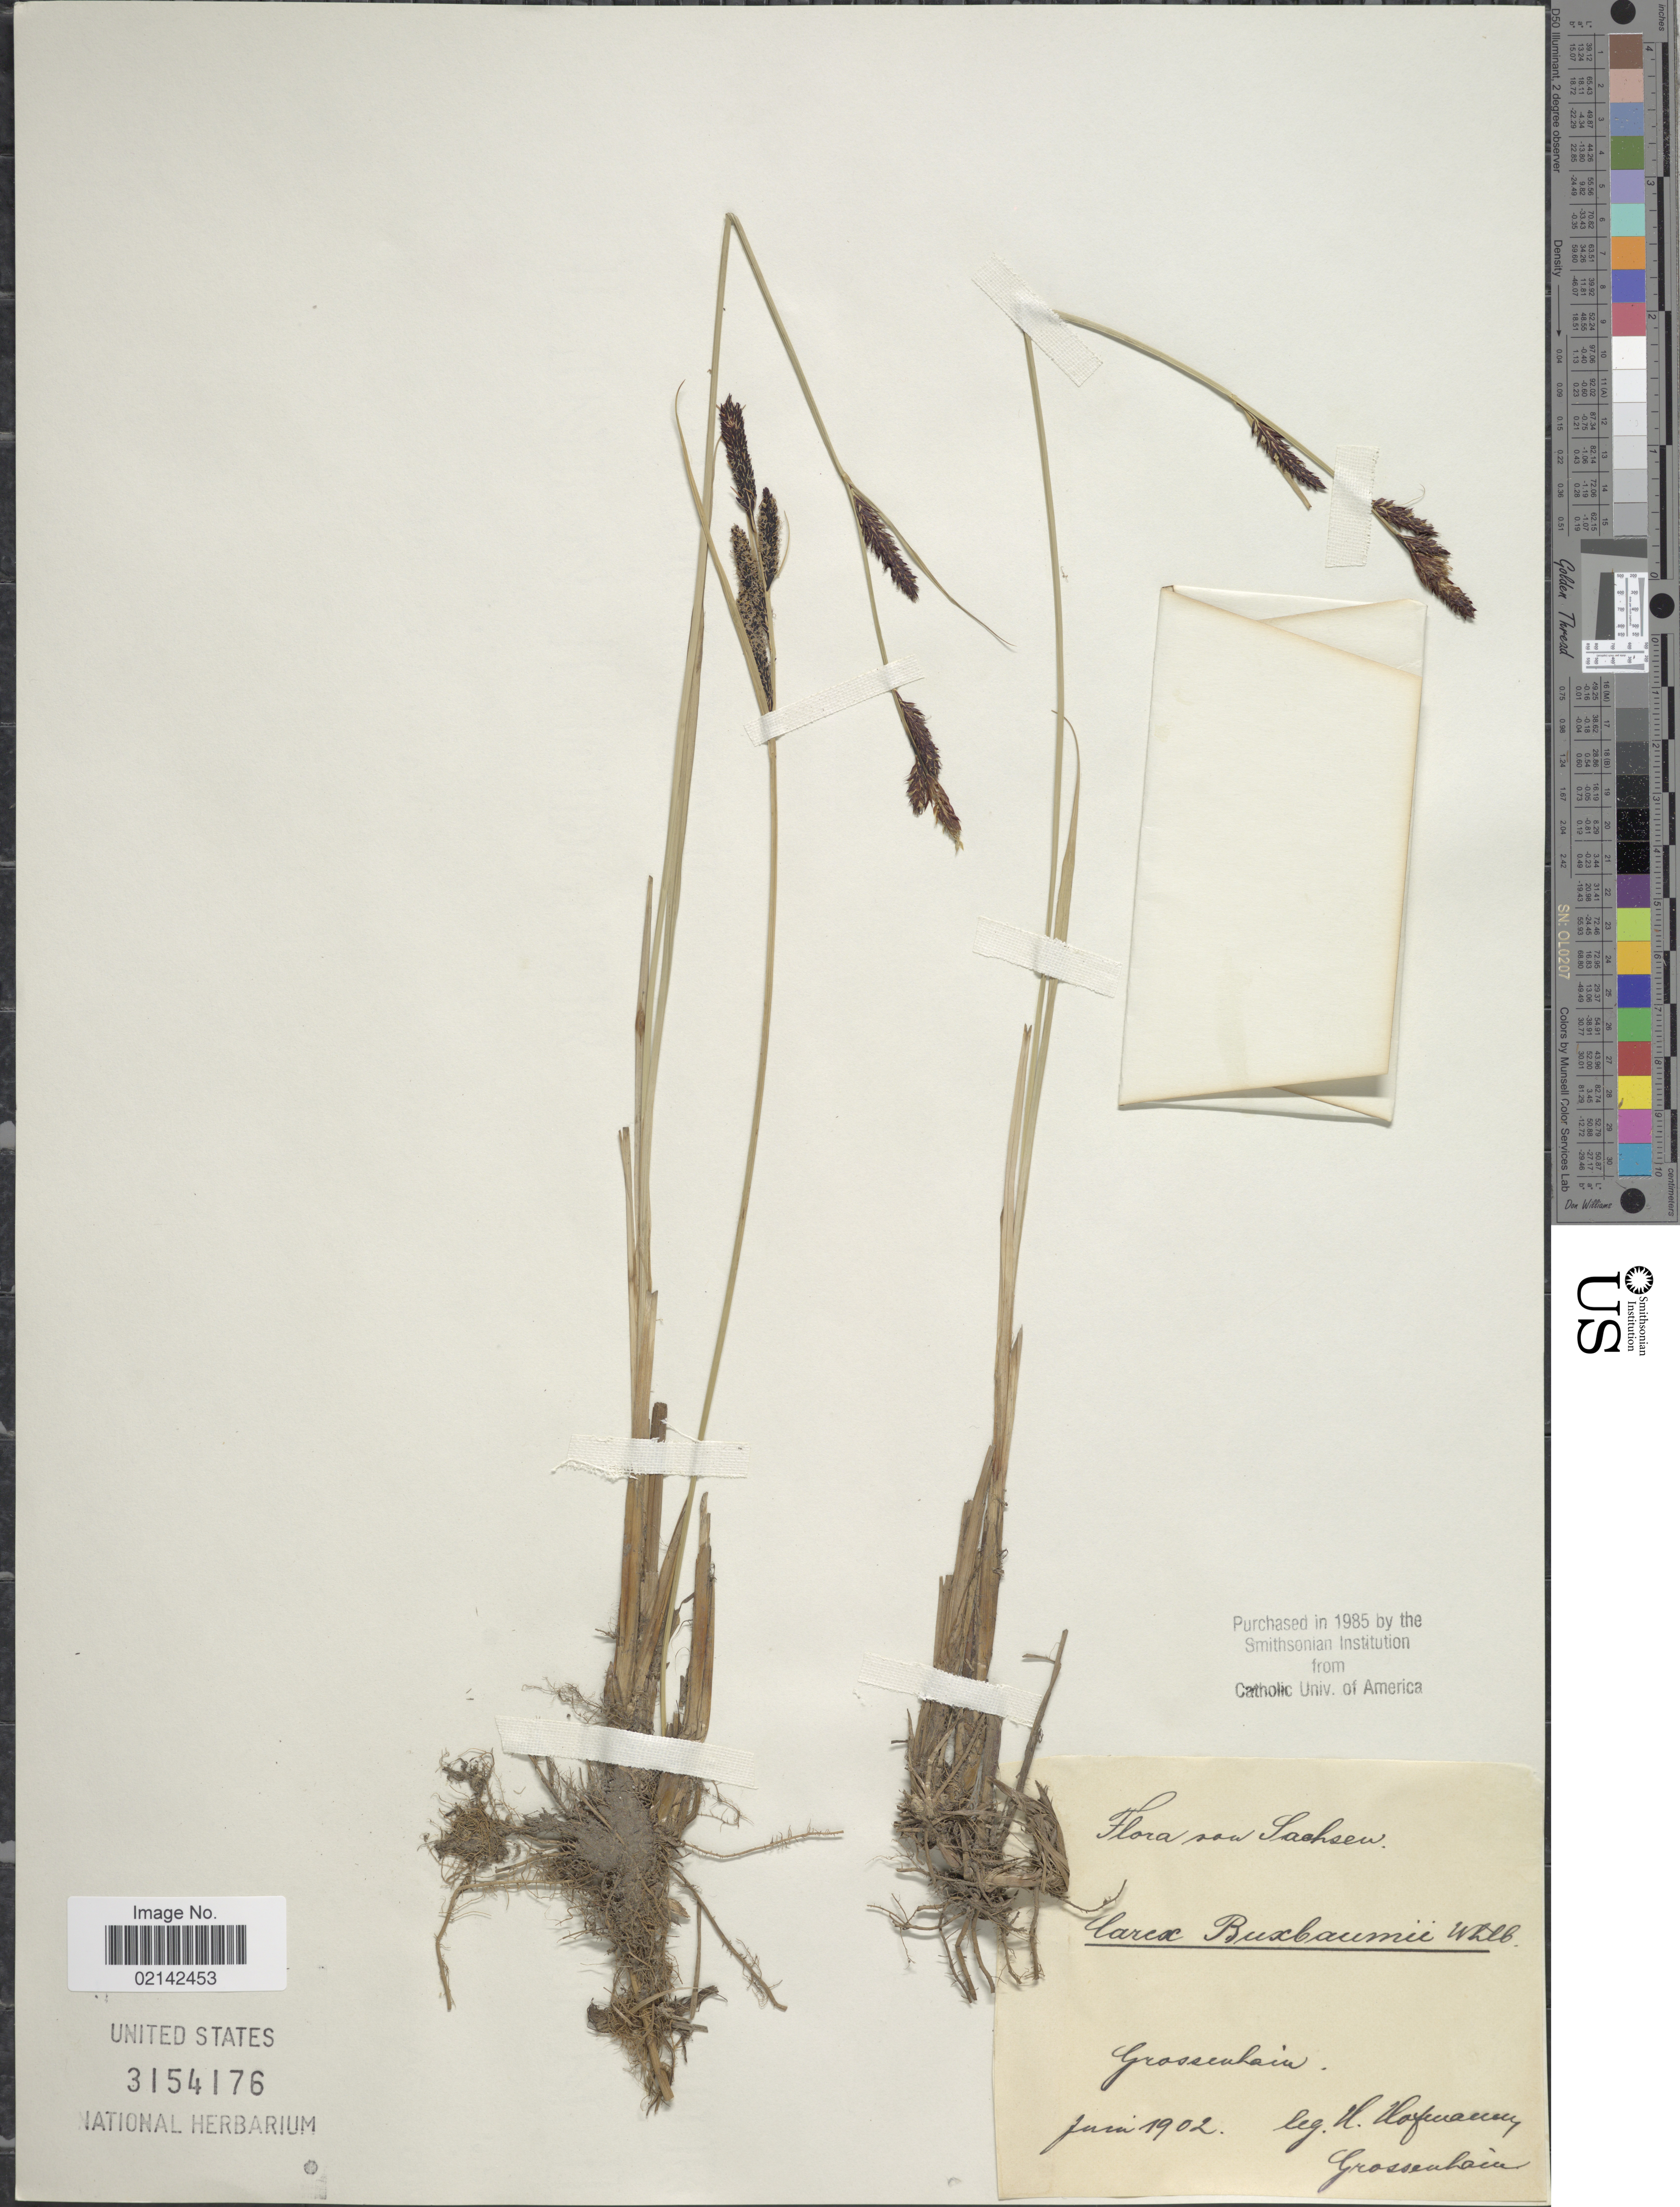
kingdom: Plantae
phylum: Tracheophyta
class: Liliopsida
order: Poales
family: Cyperaceae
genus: Carex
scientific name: Carex buxbaumii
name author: Wahlenb.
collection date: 1902-06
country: Germany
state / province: Sachsen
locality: Sachsen, Grossenhain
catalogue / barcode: US 3154176